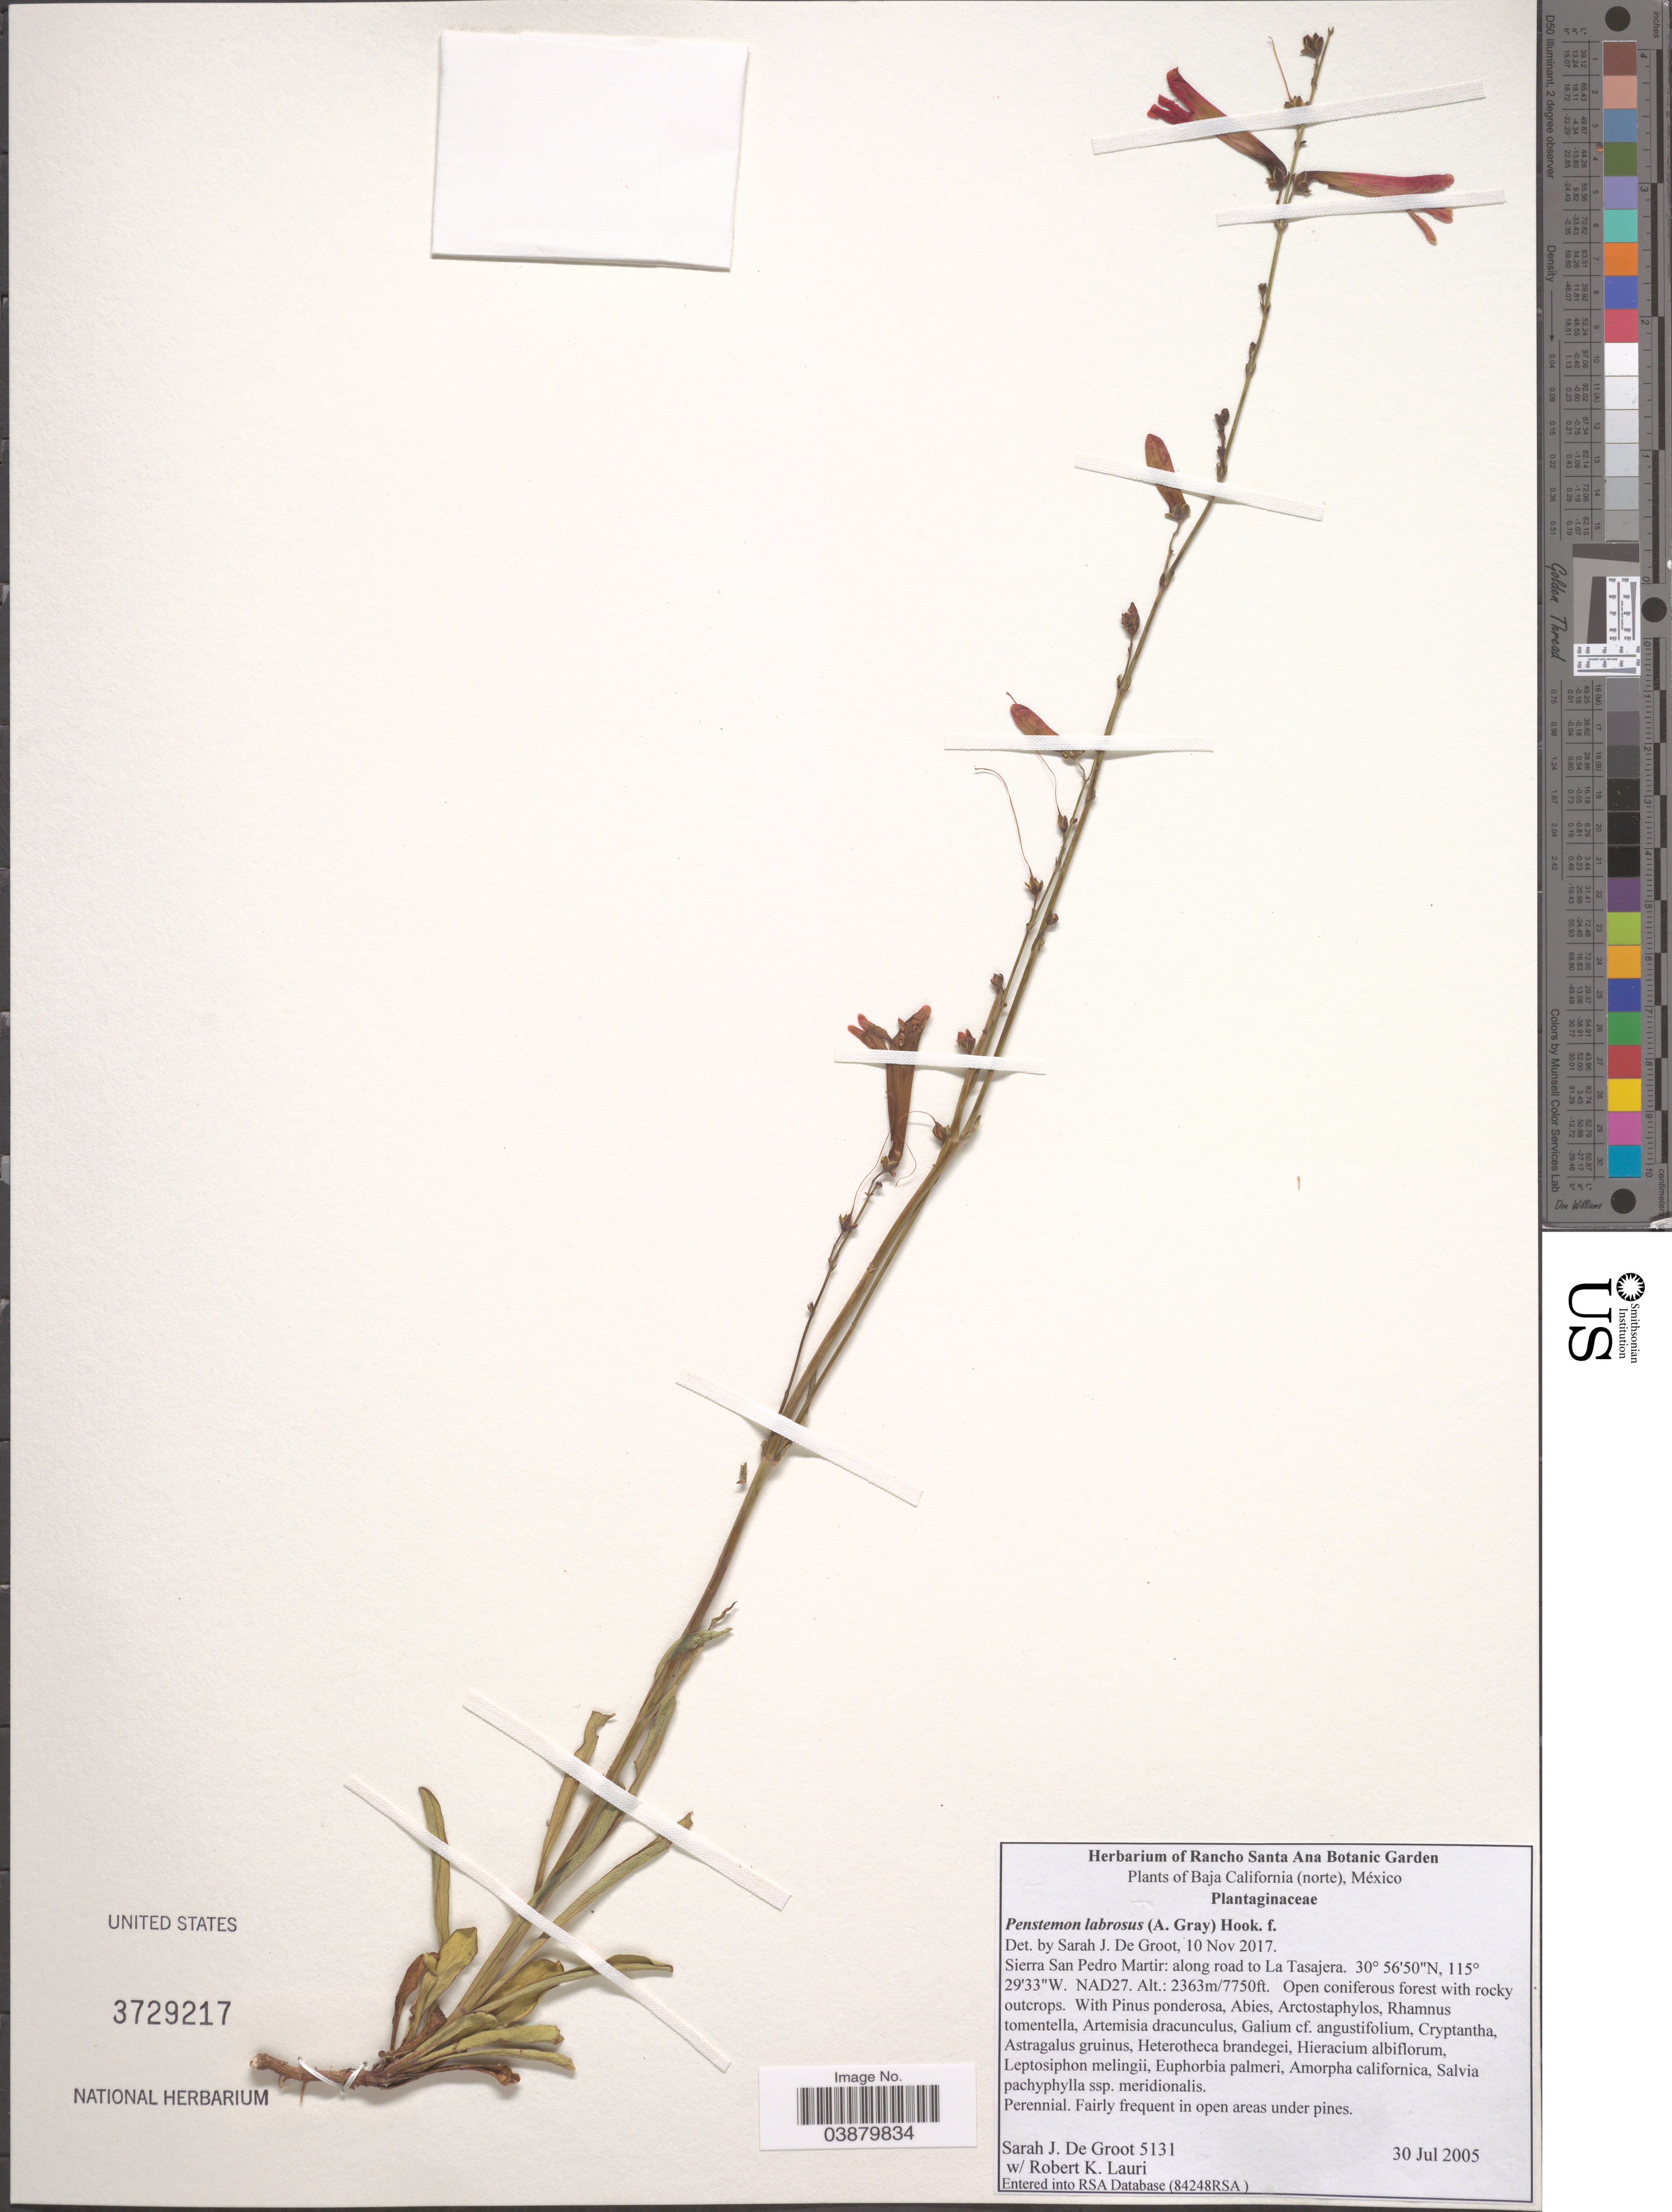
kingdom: Plantae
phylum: Tracheophyta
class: Magnoliopsida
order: Lamiales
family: Plantaginaceae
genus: Penstemon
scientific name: Penstemon labrosus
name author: (A. Gray) Mast. ex Hook. f.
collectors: S. De Groot & R. Lauri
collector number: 5131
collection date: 2005-07-30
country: Mexico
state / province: Baja California Norte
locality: Sierra San Pedro Martir: along road to La Tasajera.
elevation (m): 2362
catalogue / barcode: US 3729217